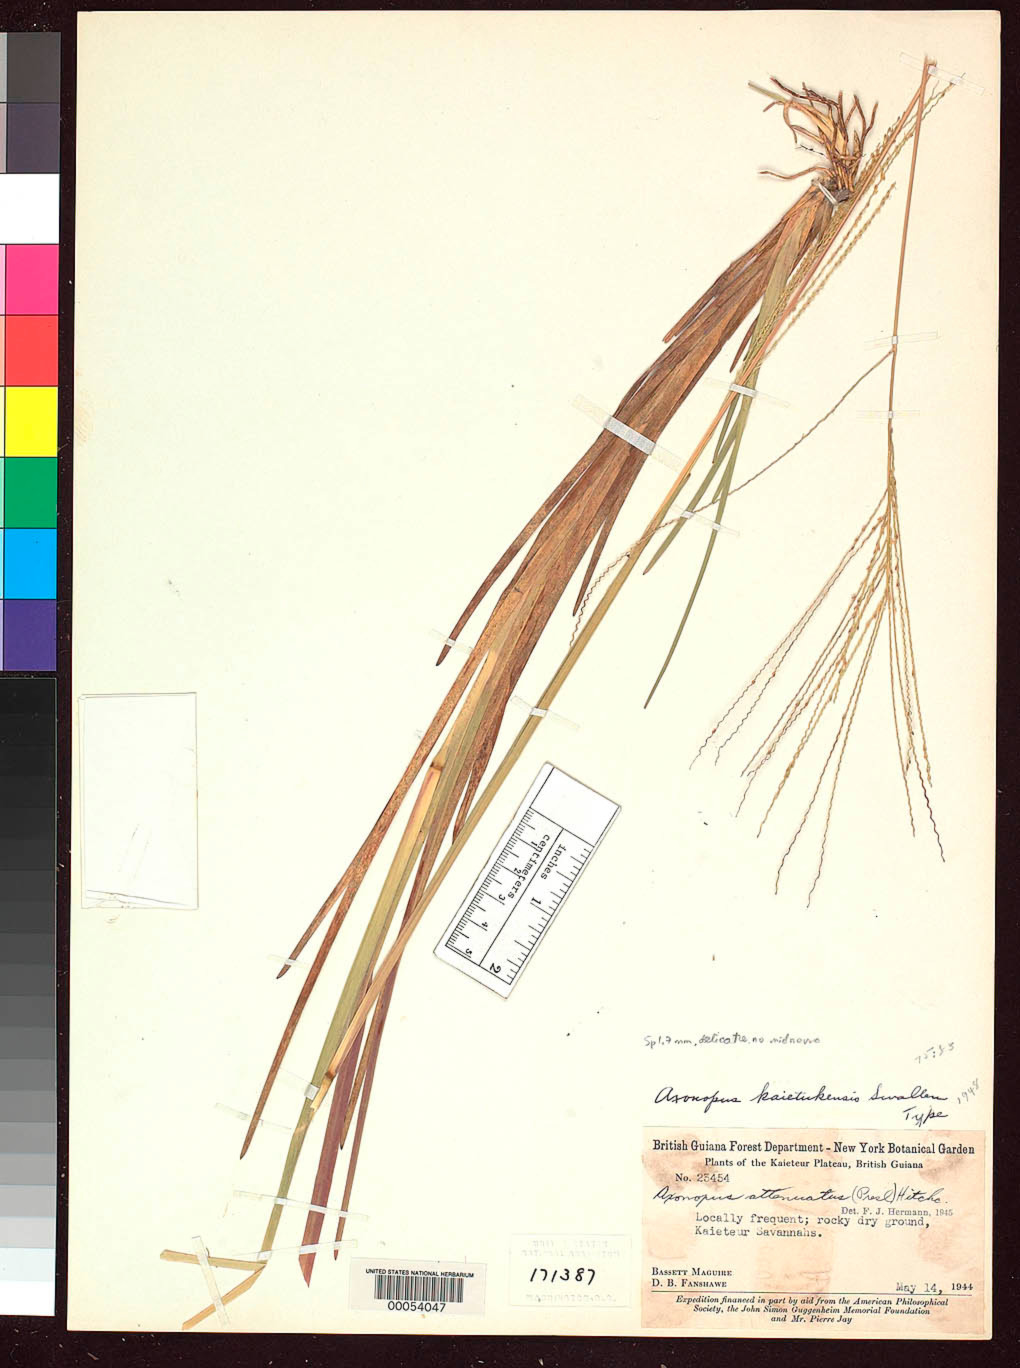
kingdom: Plantae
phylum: Tracheophyta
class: Liliopsida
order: Poales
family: Poaceae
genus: Axonopus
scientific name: Axonopus kaietukensis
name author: Swallen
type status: Holotype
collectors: B. Maguire & D. B. Fanshawe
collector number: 23454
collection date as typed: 14 May 1944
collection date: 1944-05-14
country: Guyana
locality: Kaieteur plateau.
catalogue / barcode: US 171387